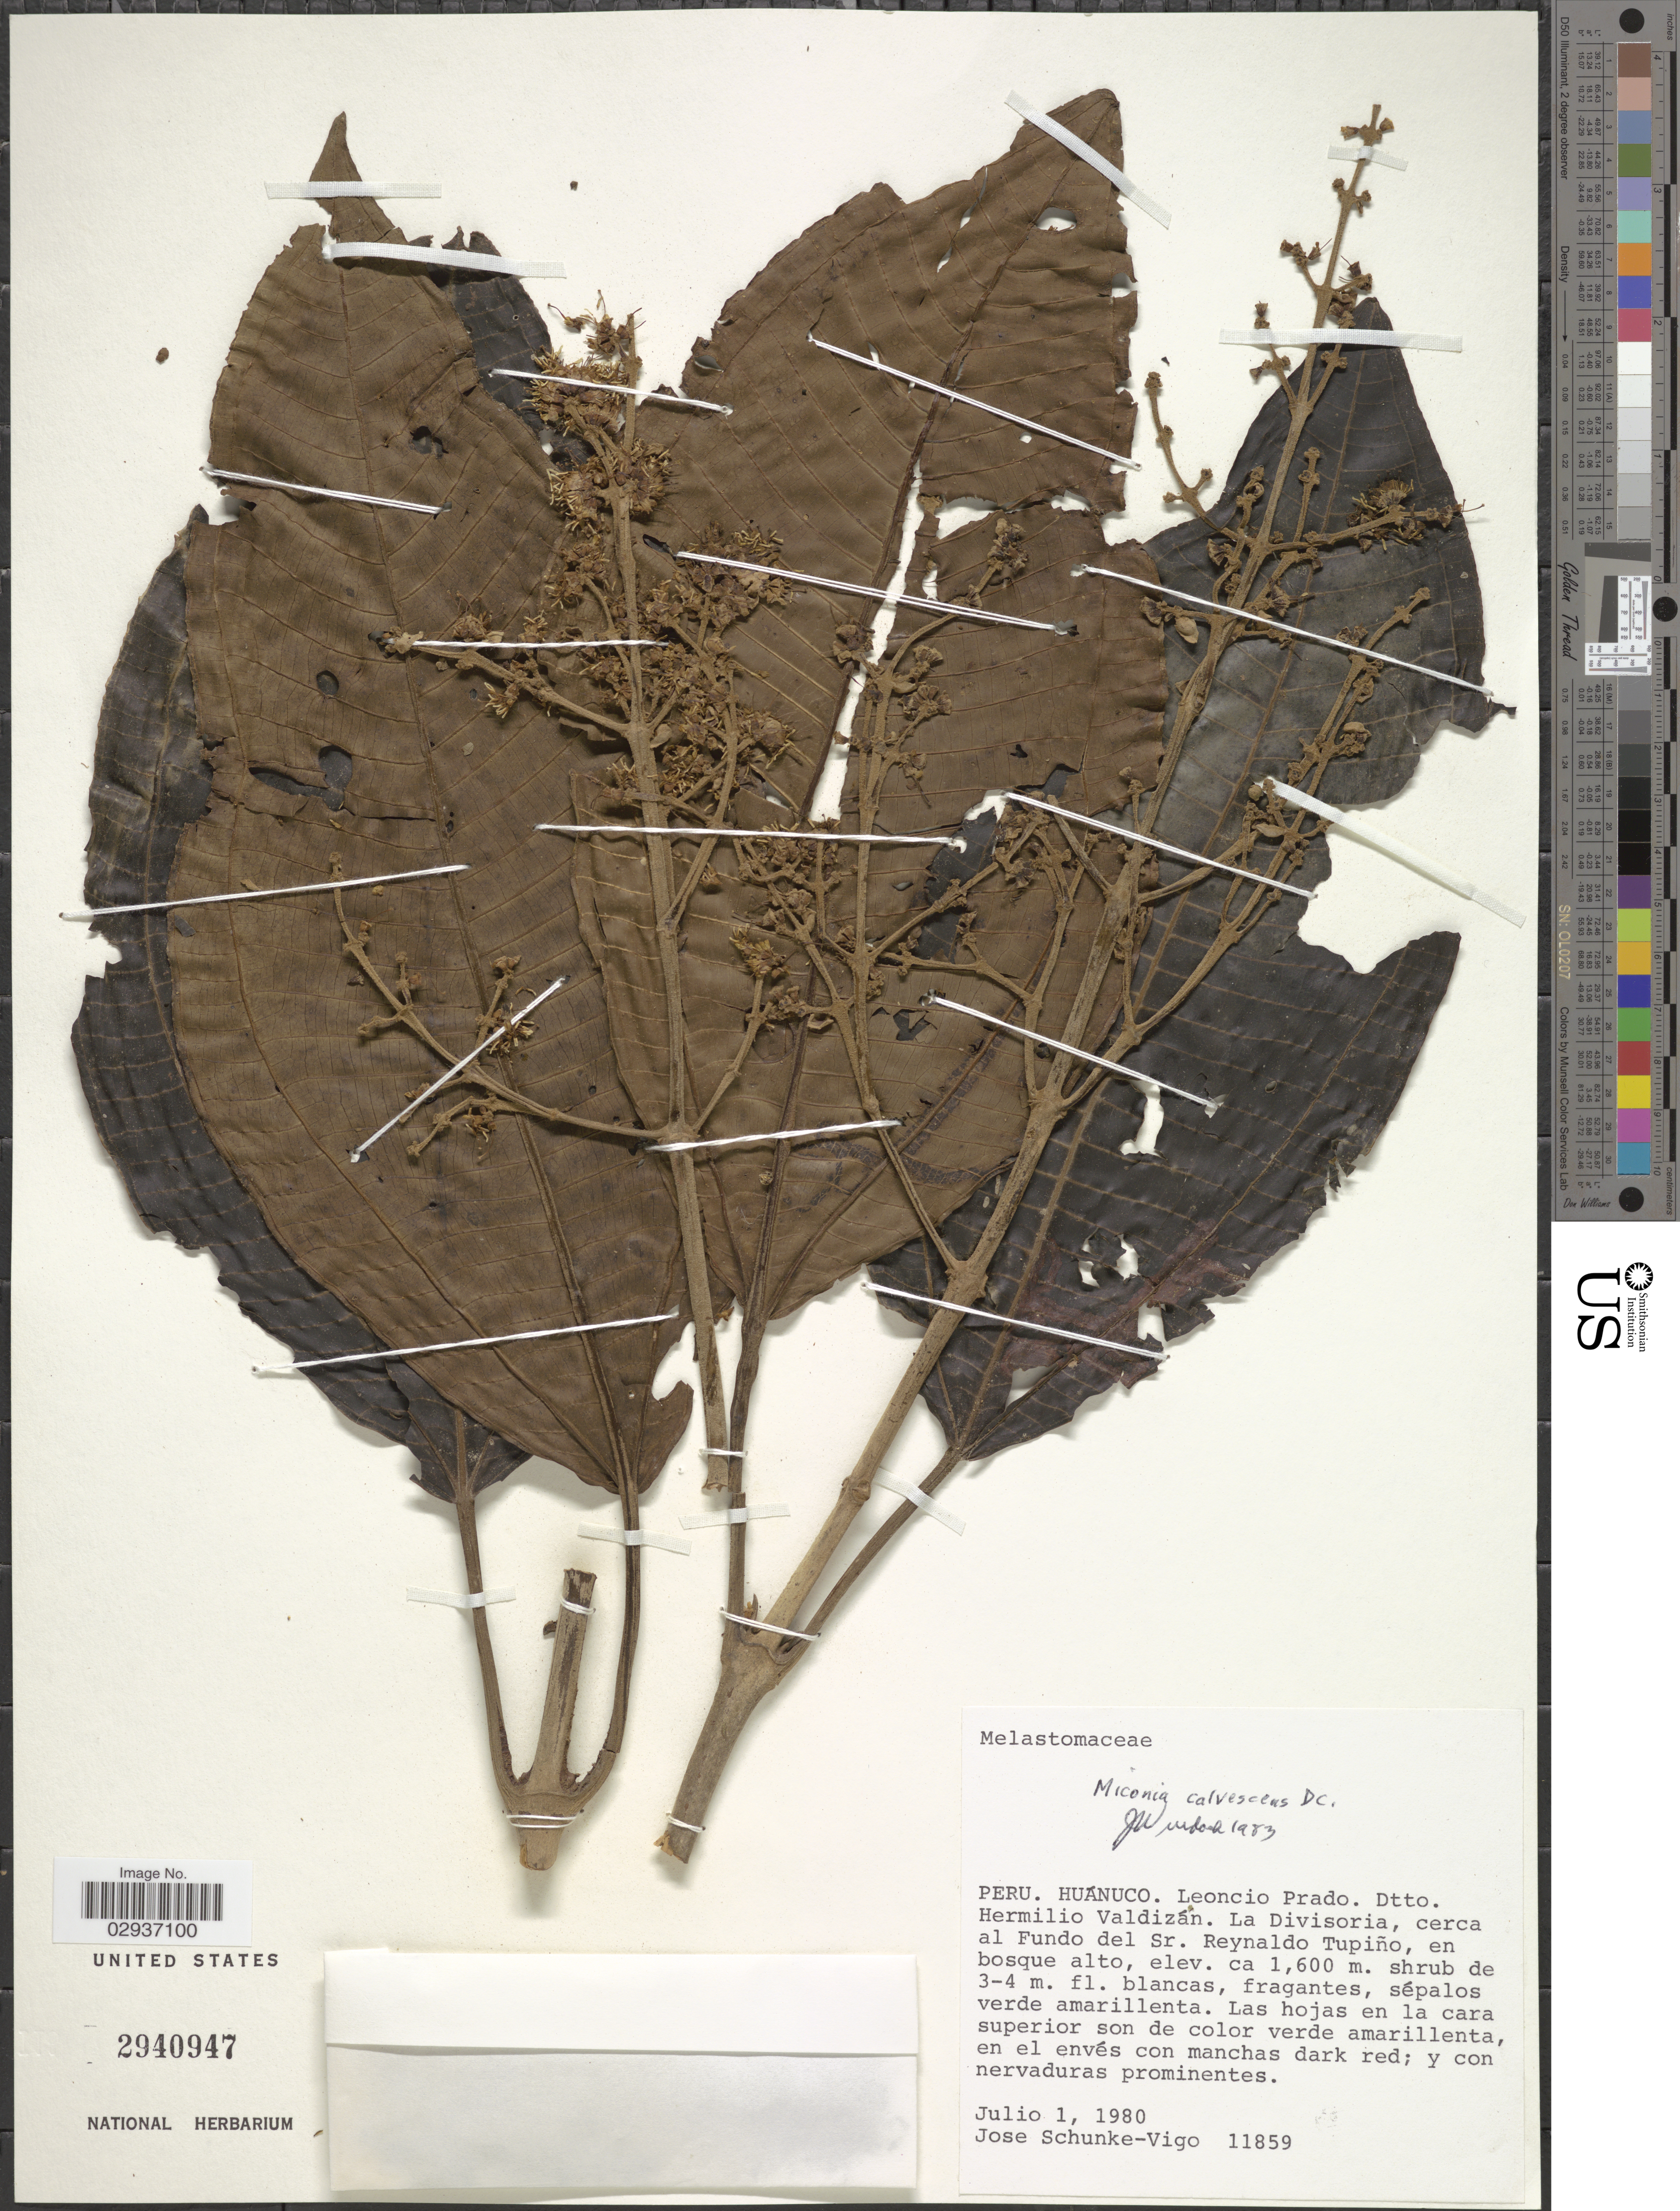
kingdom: Plantae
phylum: Tracheophyta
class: Magnoliopsida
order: Myrtales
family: Melastomataceae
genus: Miconia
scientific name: Miconia calvescens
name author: DC.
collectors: J. Schunke Vigo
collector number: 11859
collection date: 1980-07-01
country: Peru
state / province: Huánuco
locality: Peru. Huánuco. Leoncio Prado. Dtto. Hermilio Valdizán. La Divisoria, cerca al Fundo del Sr. Reynaldo Tupiño.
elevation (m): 1600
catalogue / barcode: US 2940947